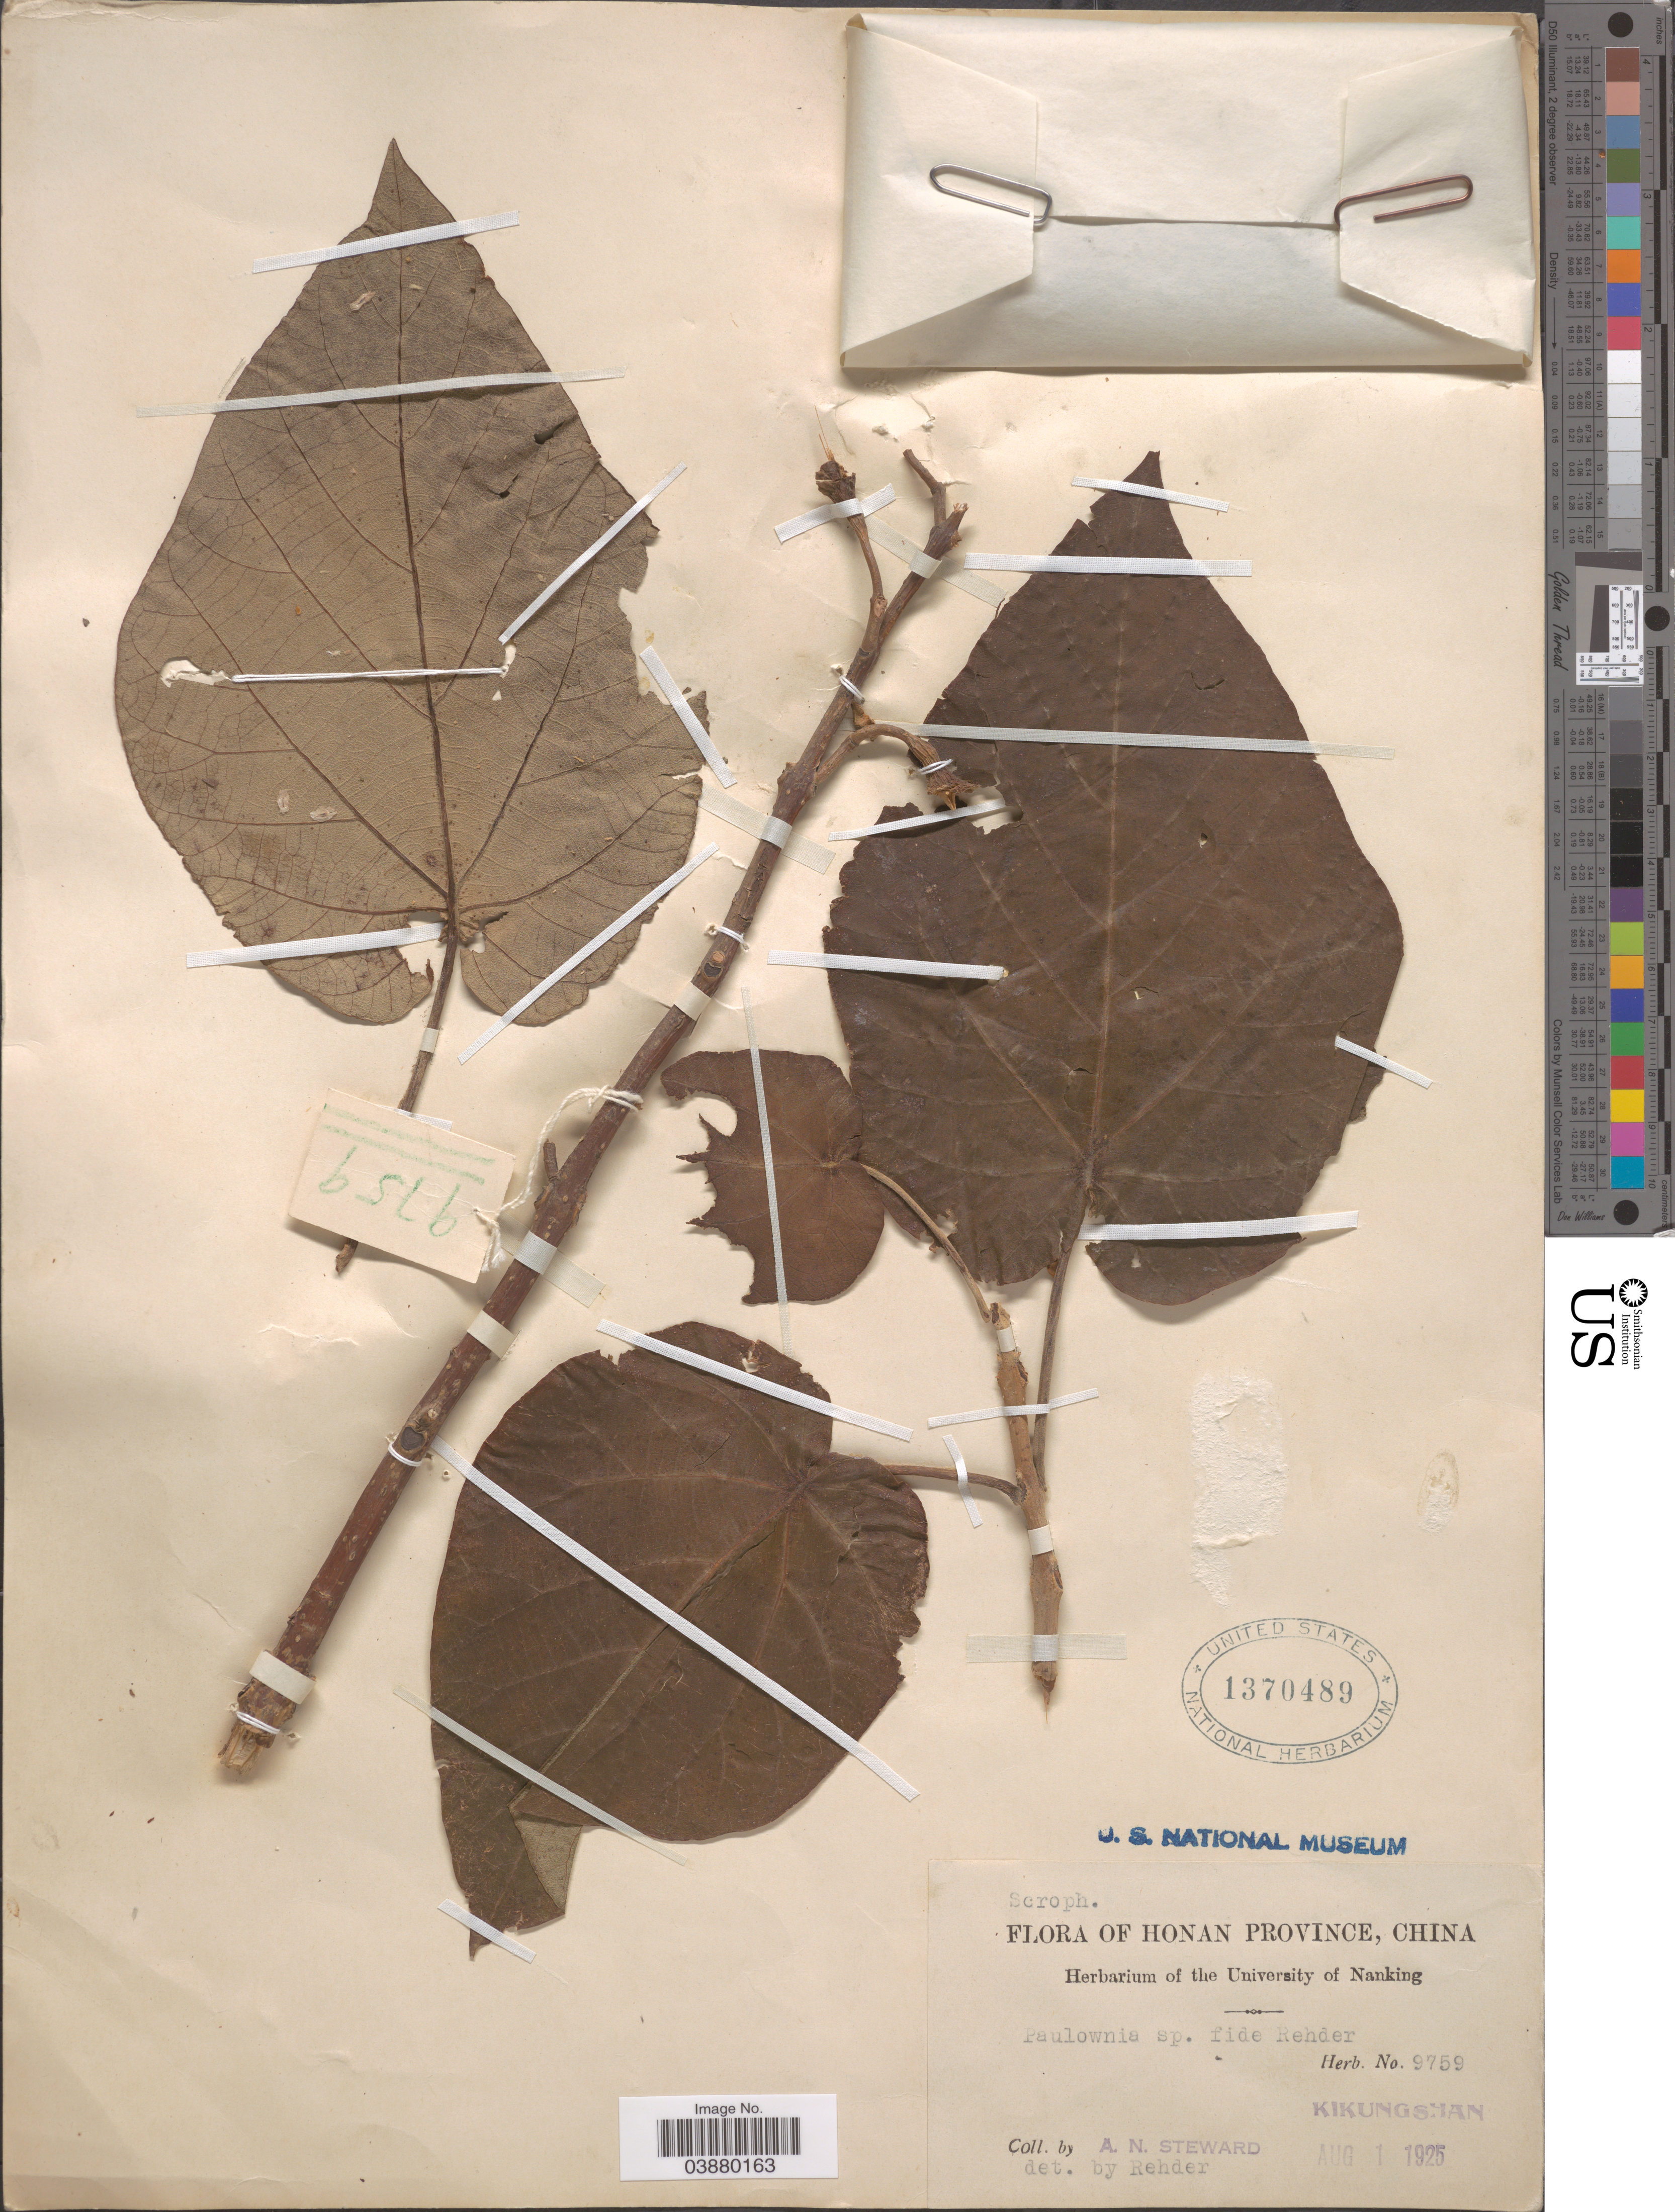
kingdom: Plantae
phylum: Tracheophyta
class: Magnoliopsida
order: Lamiales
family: Paulowniaceae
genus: Paulownia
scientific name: Paulownia sp.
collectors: A. N. Steward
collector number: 9759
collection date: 1925-08-01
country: China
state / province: Henan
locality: Honan Province. Kikungshan.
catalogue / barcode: US 1370489